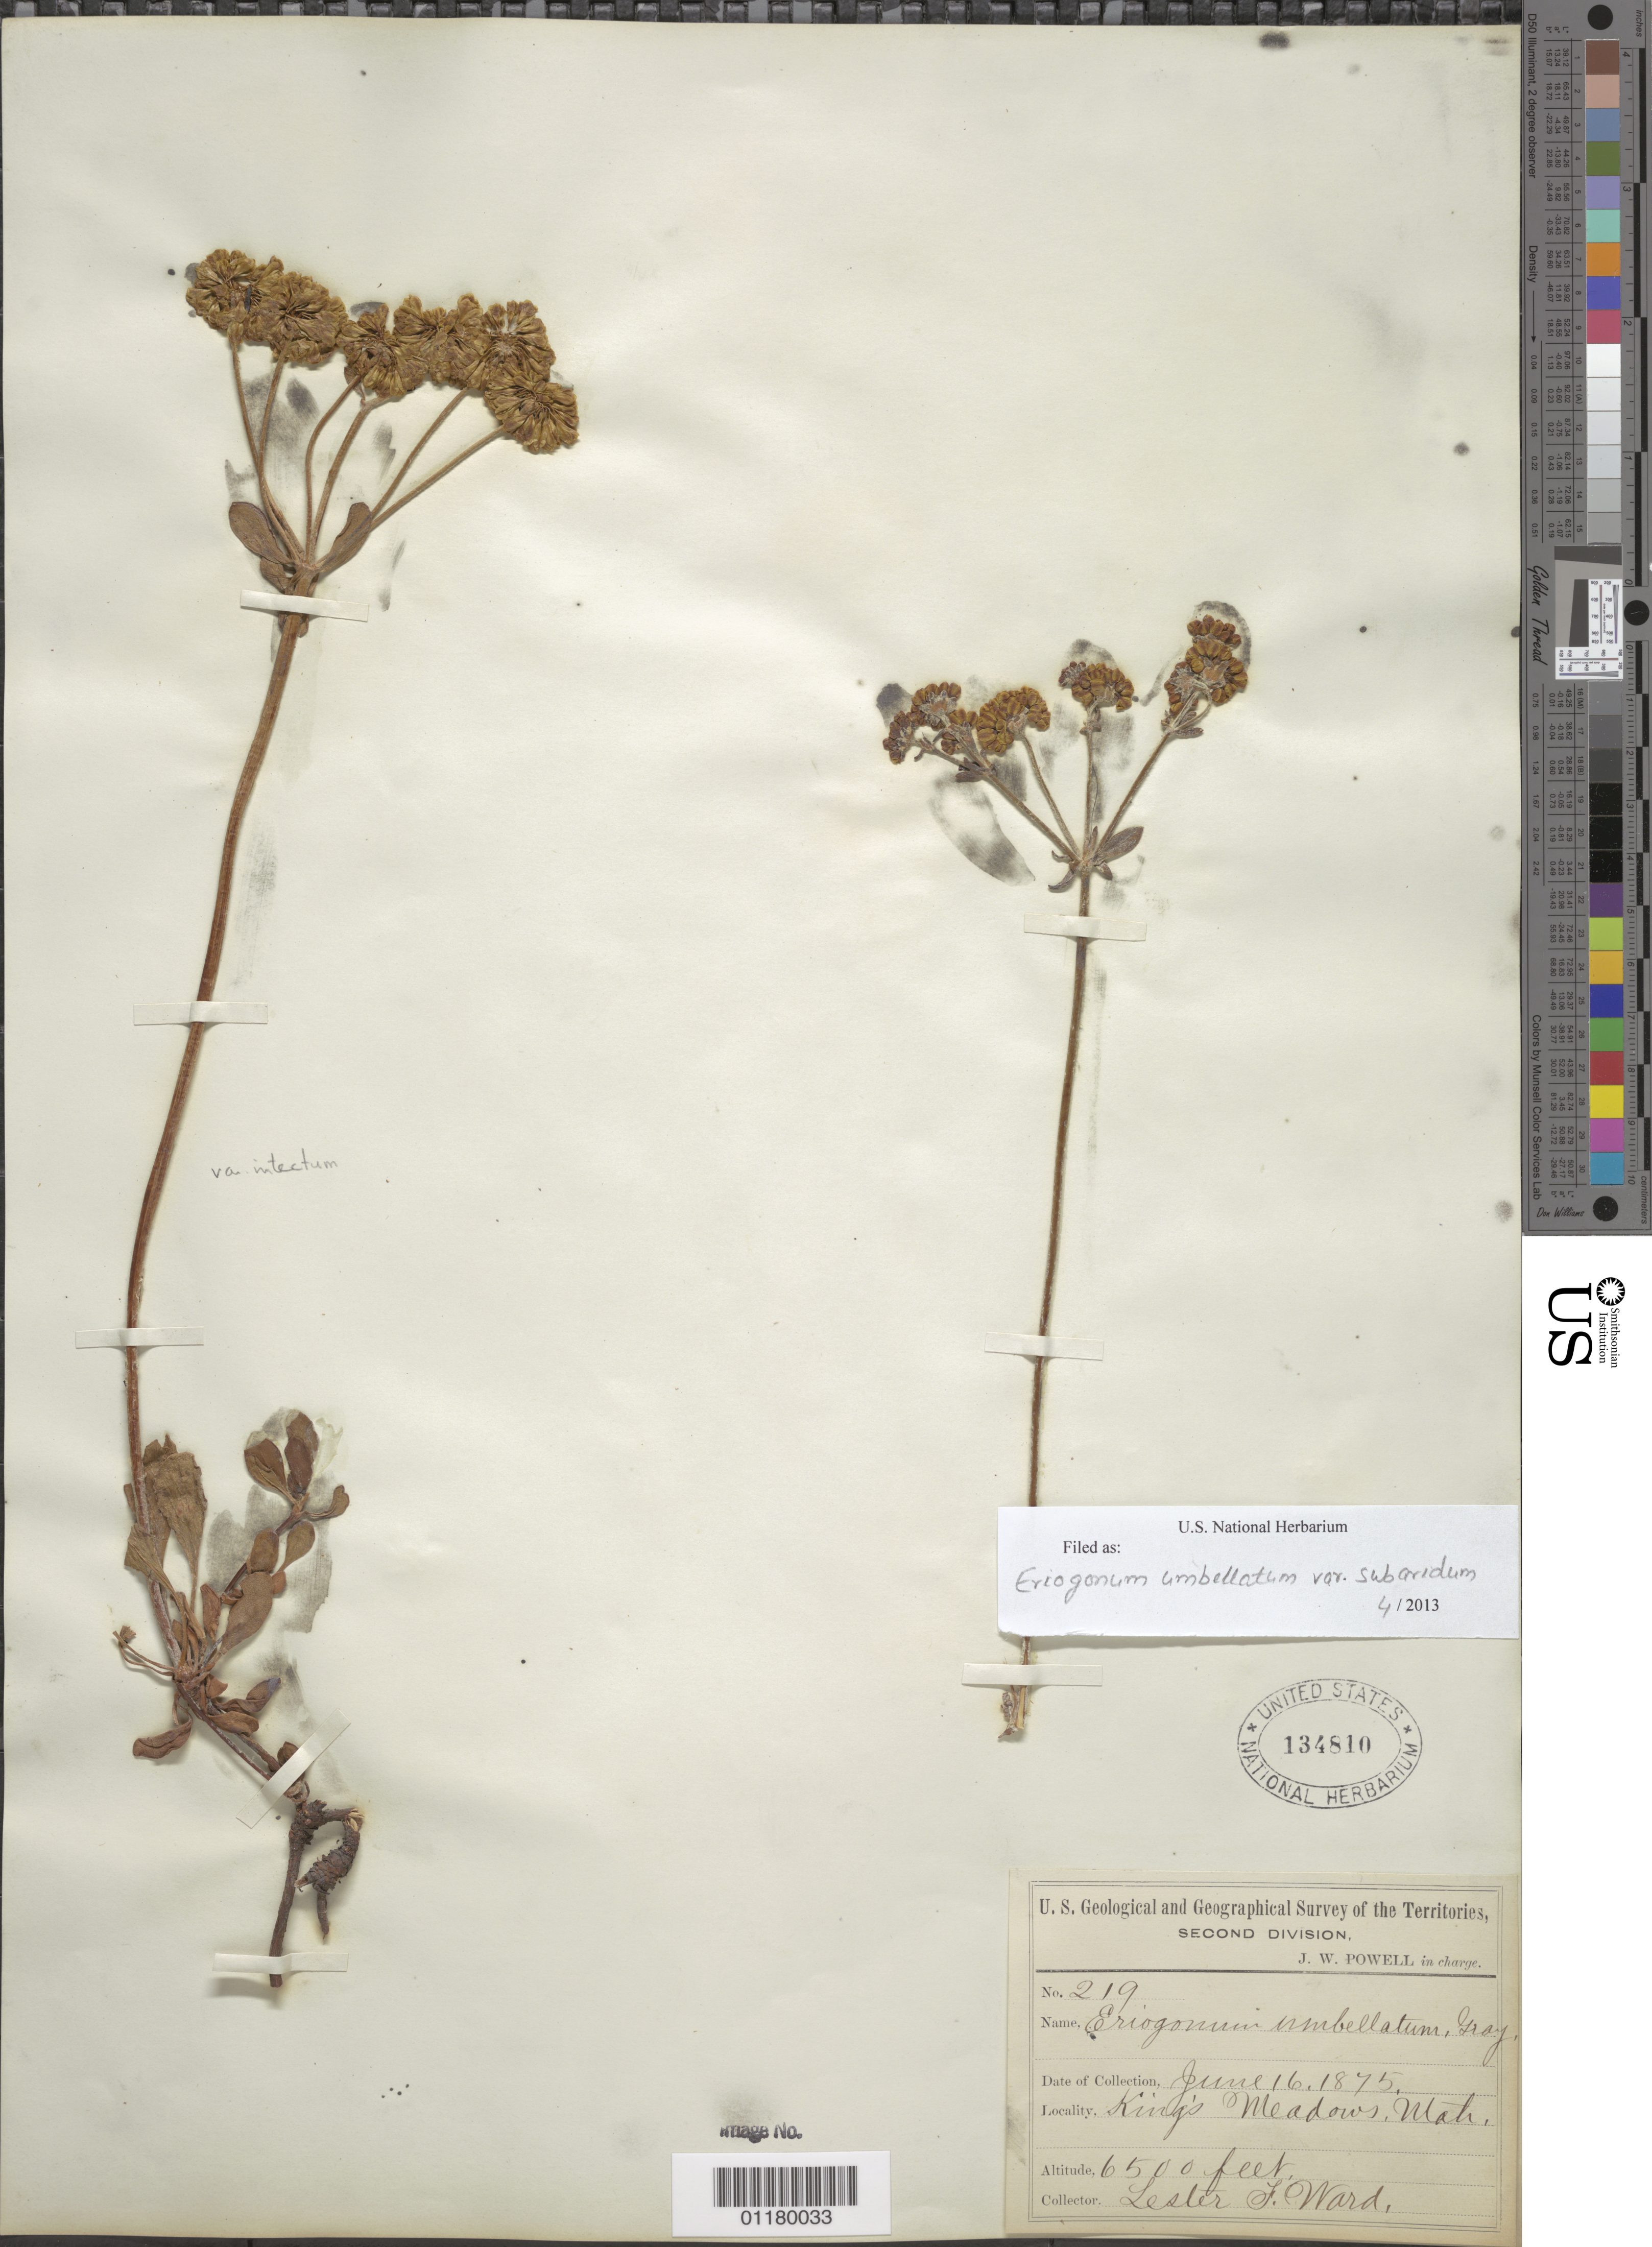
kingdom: Plantae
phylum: Tracheophyta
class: Magnoliopsida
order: Caryophyllales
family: Polygonaceae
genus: Eriogonum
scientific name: Eriogonum umbellatum var. subaridum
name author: S. Stokes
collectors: L. F. Ward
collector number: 219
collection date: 1875-06-16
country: United States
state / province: Utah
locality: King's Meadows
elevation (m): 1981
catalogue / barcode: US 134810